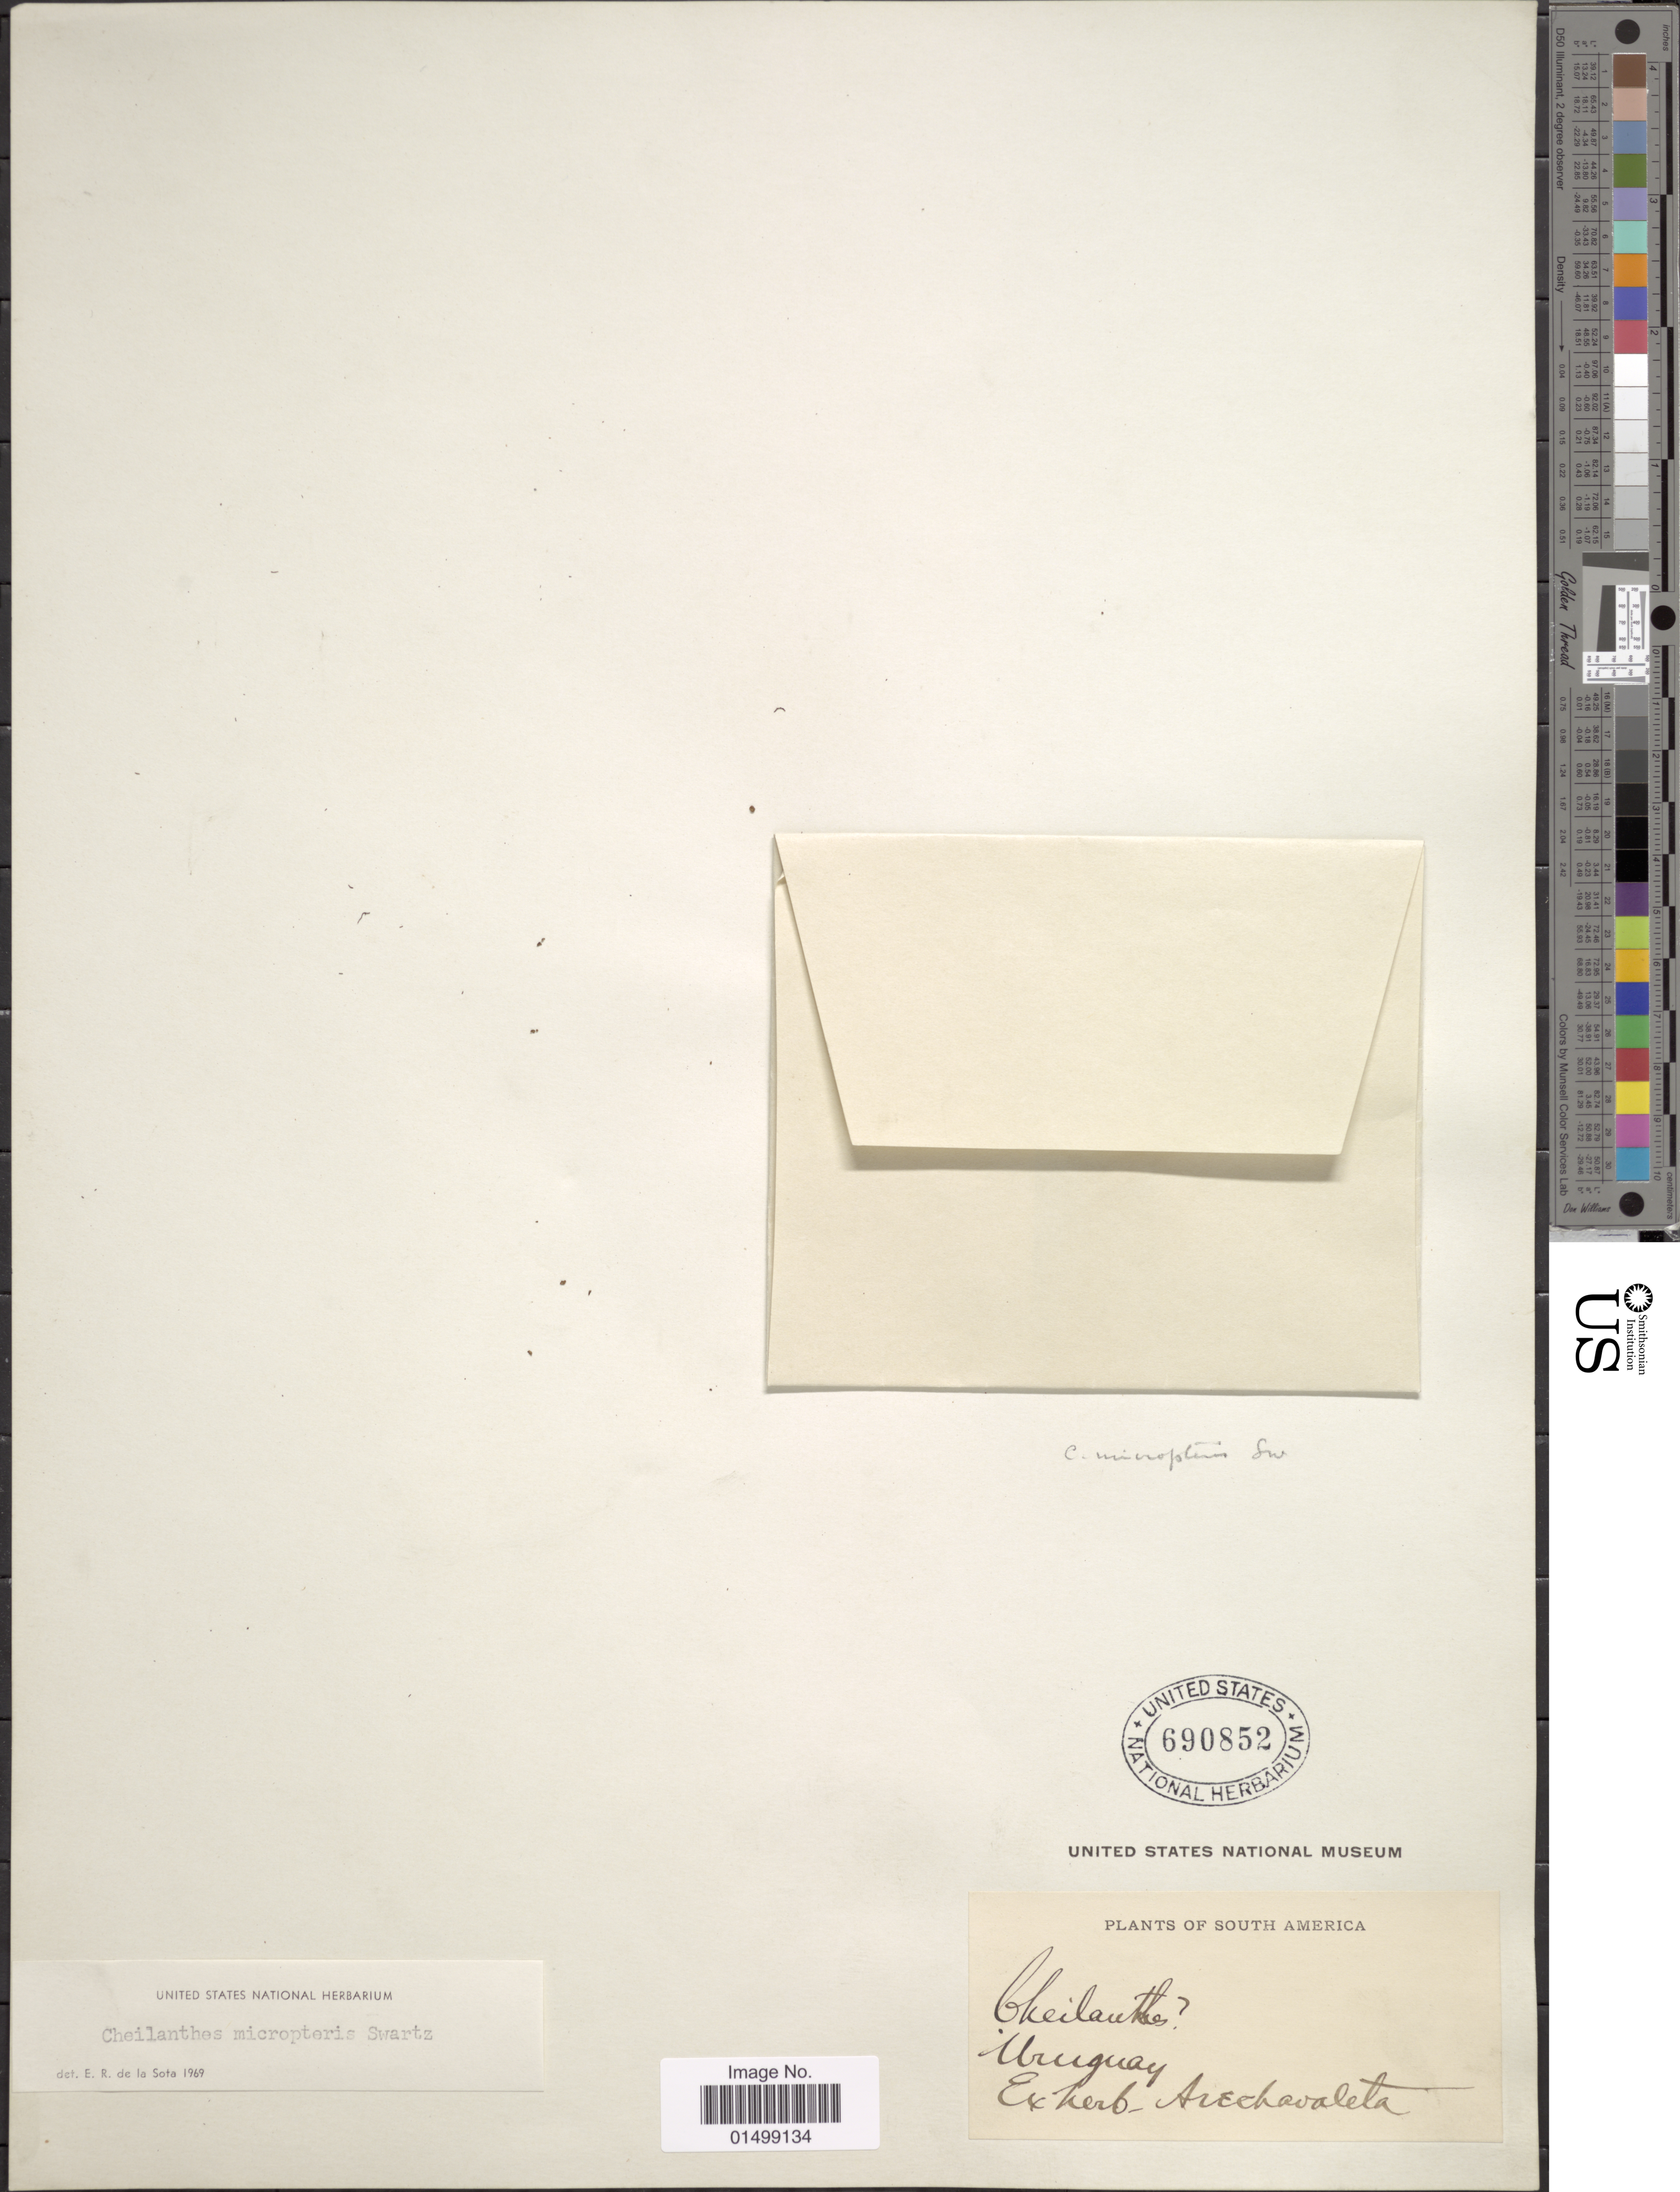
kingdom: Plantae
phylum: Tracheophyta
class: Polypodiopsida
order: Polypodiales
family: Pteridaceae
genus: Cheilanthes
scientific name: Cheilanthes micropteris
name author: Sw.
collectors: ex herb. Arechavaleta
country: Uruguay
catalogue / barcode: US 690852